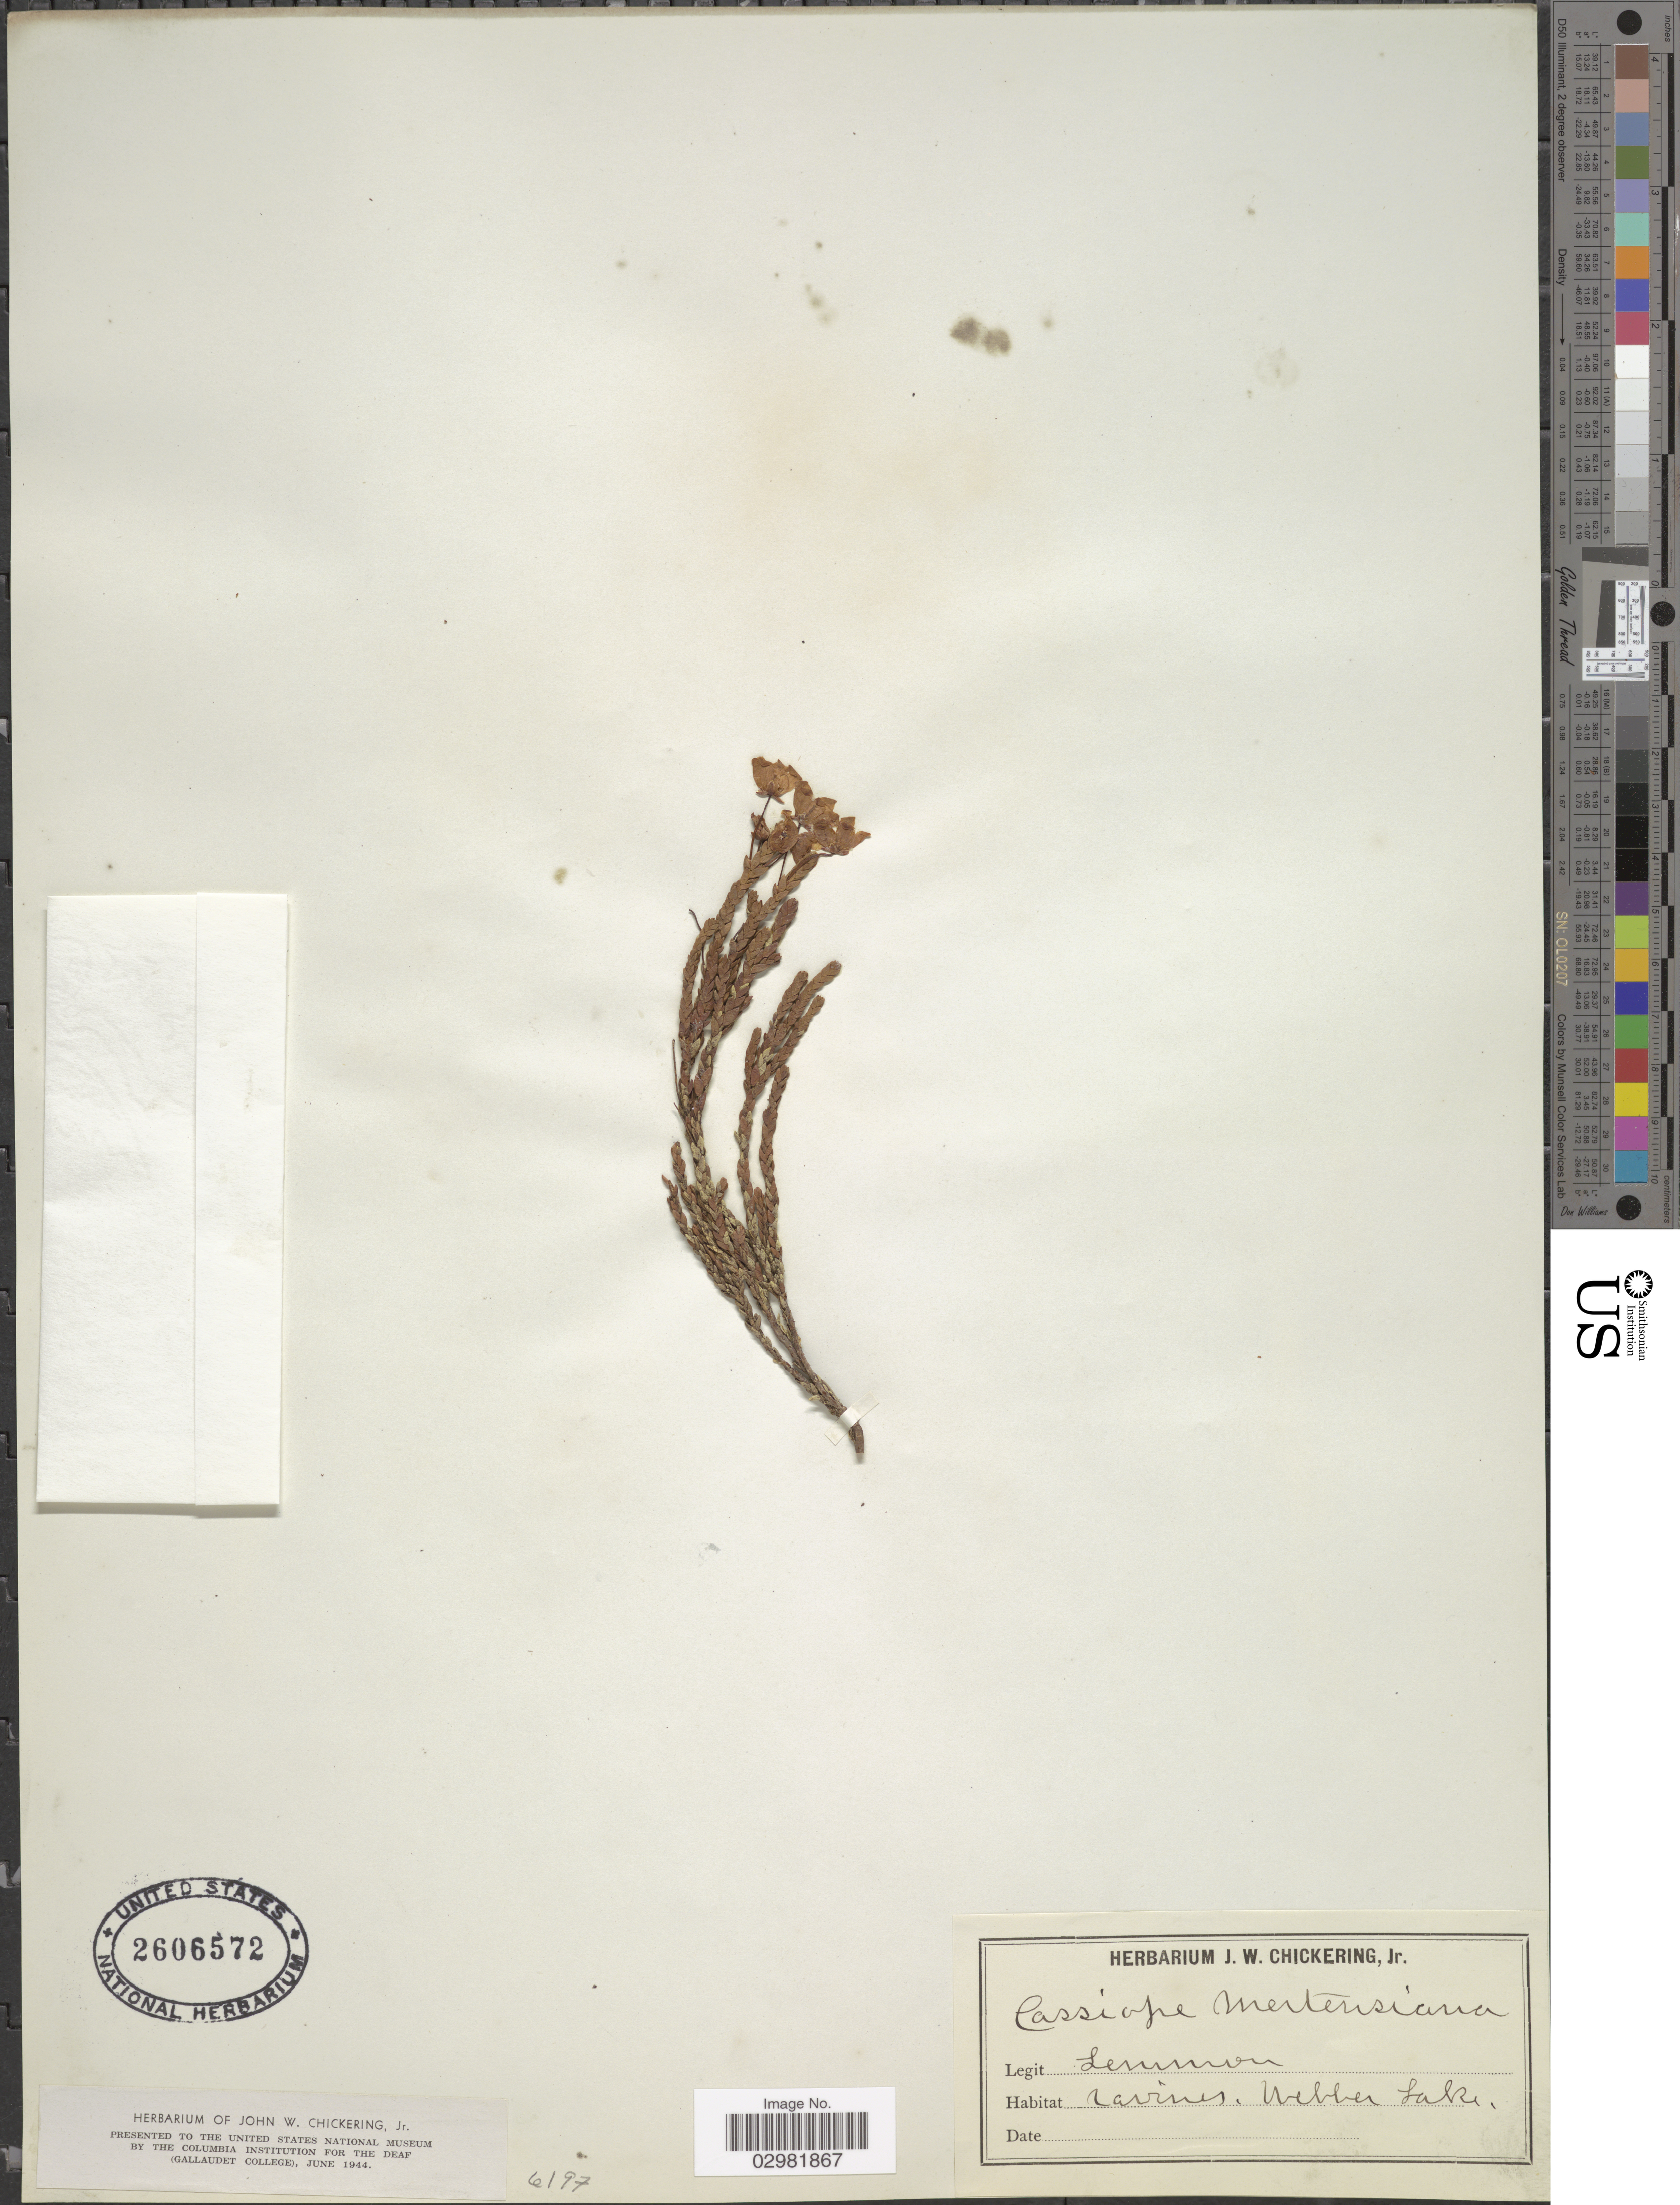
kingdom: Plantae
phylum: Tracheophyta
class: Magnoliopsida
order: Ericales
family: Ericaceae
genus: Cassiope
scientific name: Cassiope mertensiana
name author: (Bong.) G. Don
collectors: -- Lemmon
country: United States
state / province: California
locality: Ravines, Webber Lake.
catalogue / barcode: US 2606572